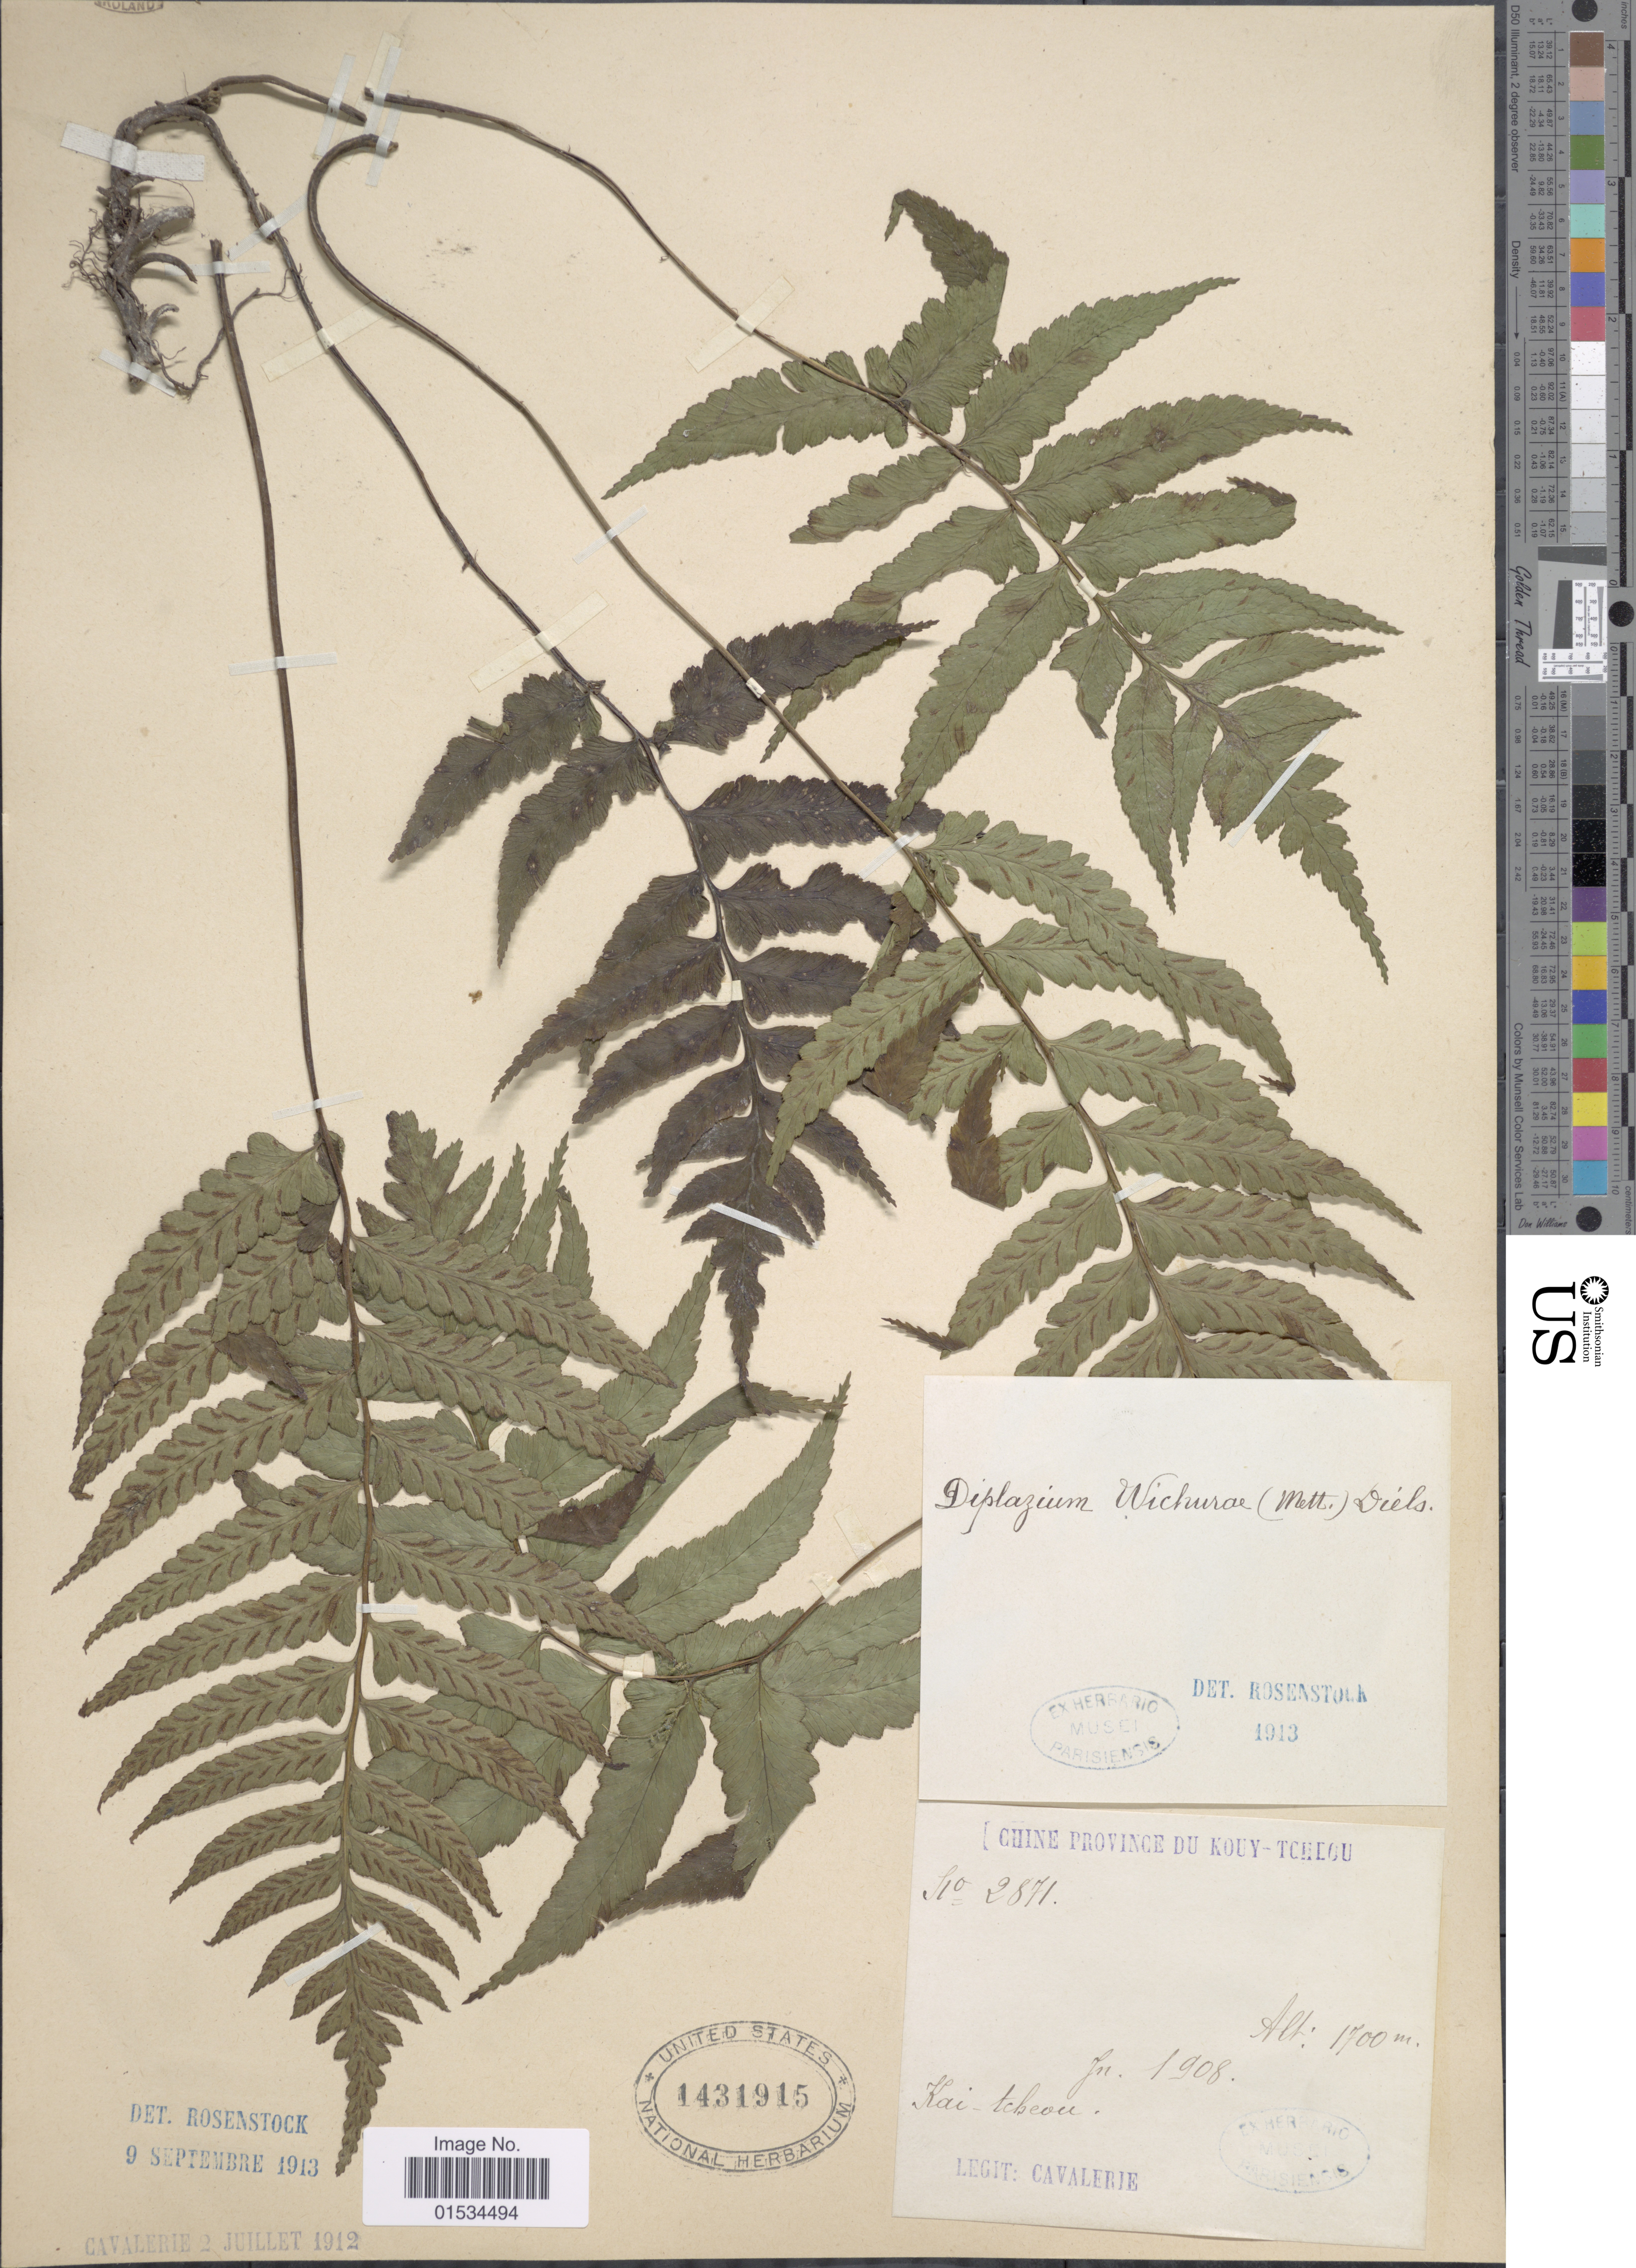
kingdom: Plantae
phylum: Tracheophyta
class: Polypodiopsida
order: Polypodiales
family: Athyriaceae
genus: Diplazium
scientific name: Diplazium wichurae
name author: (Mett.) Diels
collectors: -. Cavalerie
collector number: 2871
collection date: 1908-06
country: Taiwan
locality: Province Du Kou-Tcheou, Kai-tcheou [interpreted]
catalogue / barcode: US 1431915